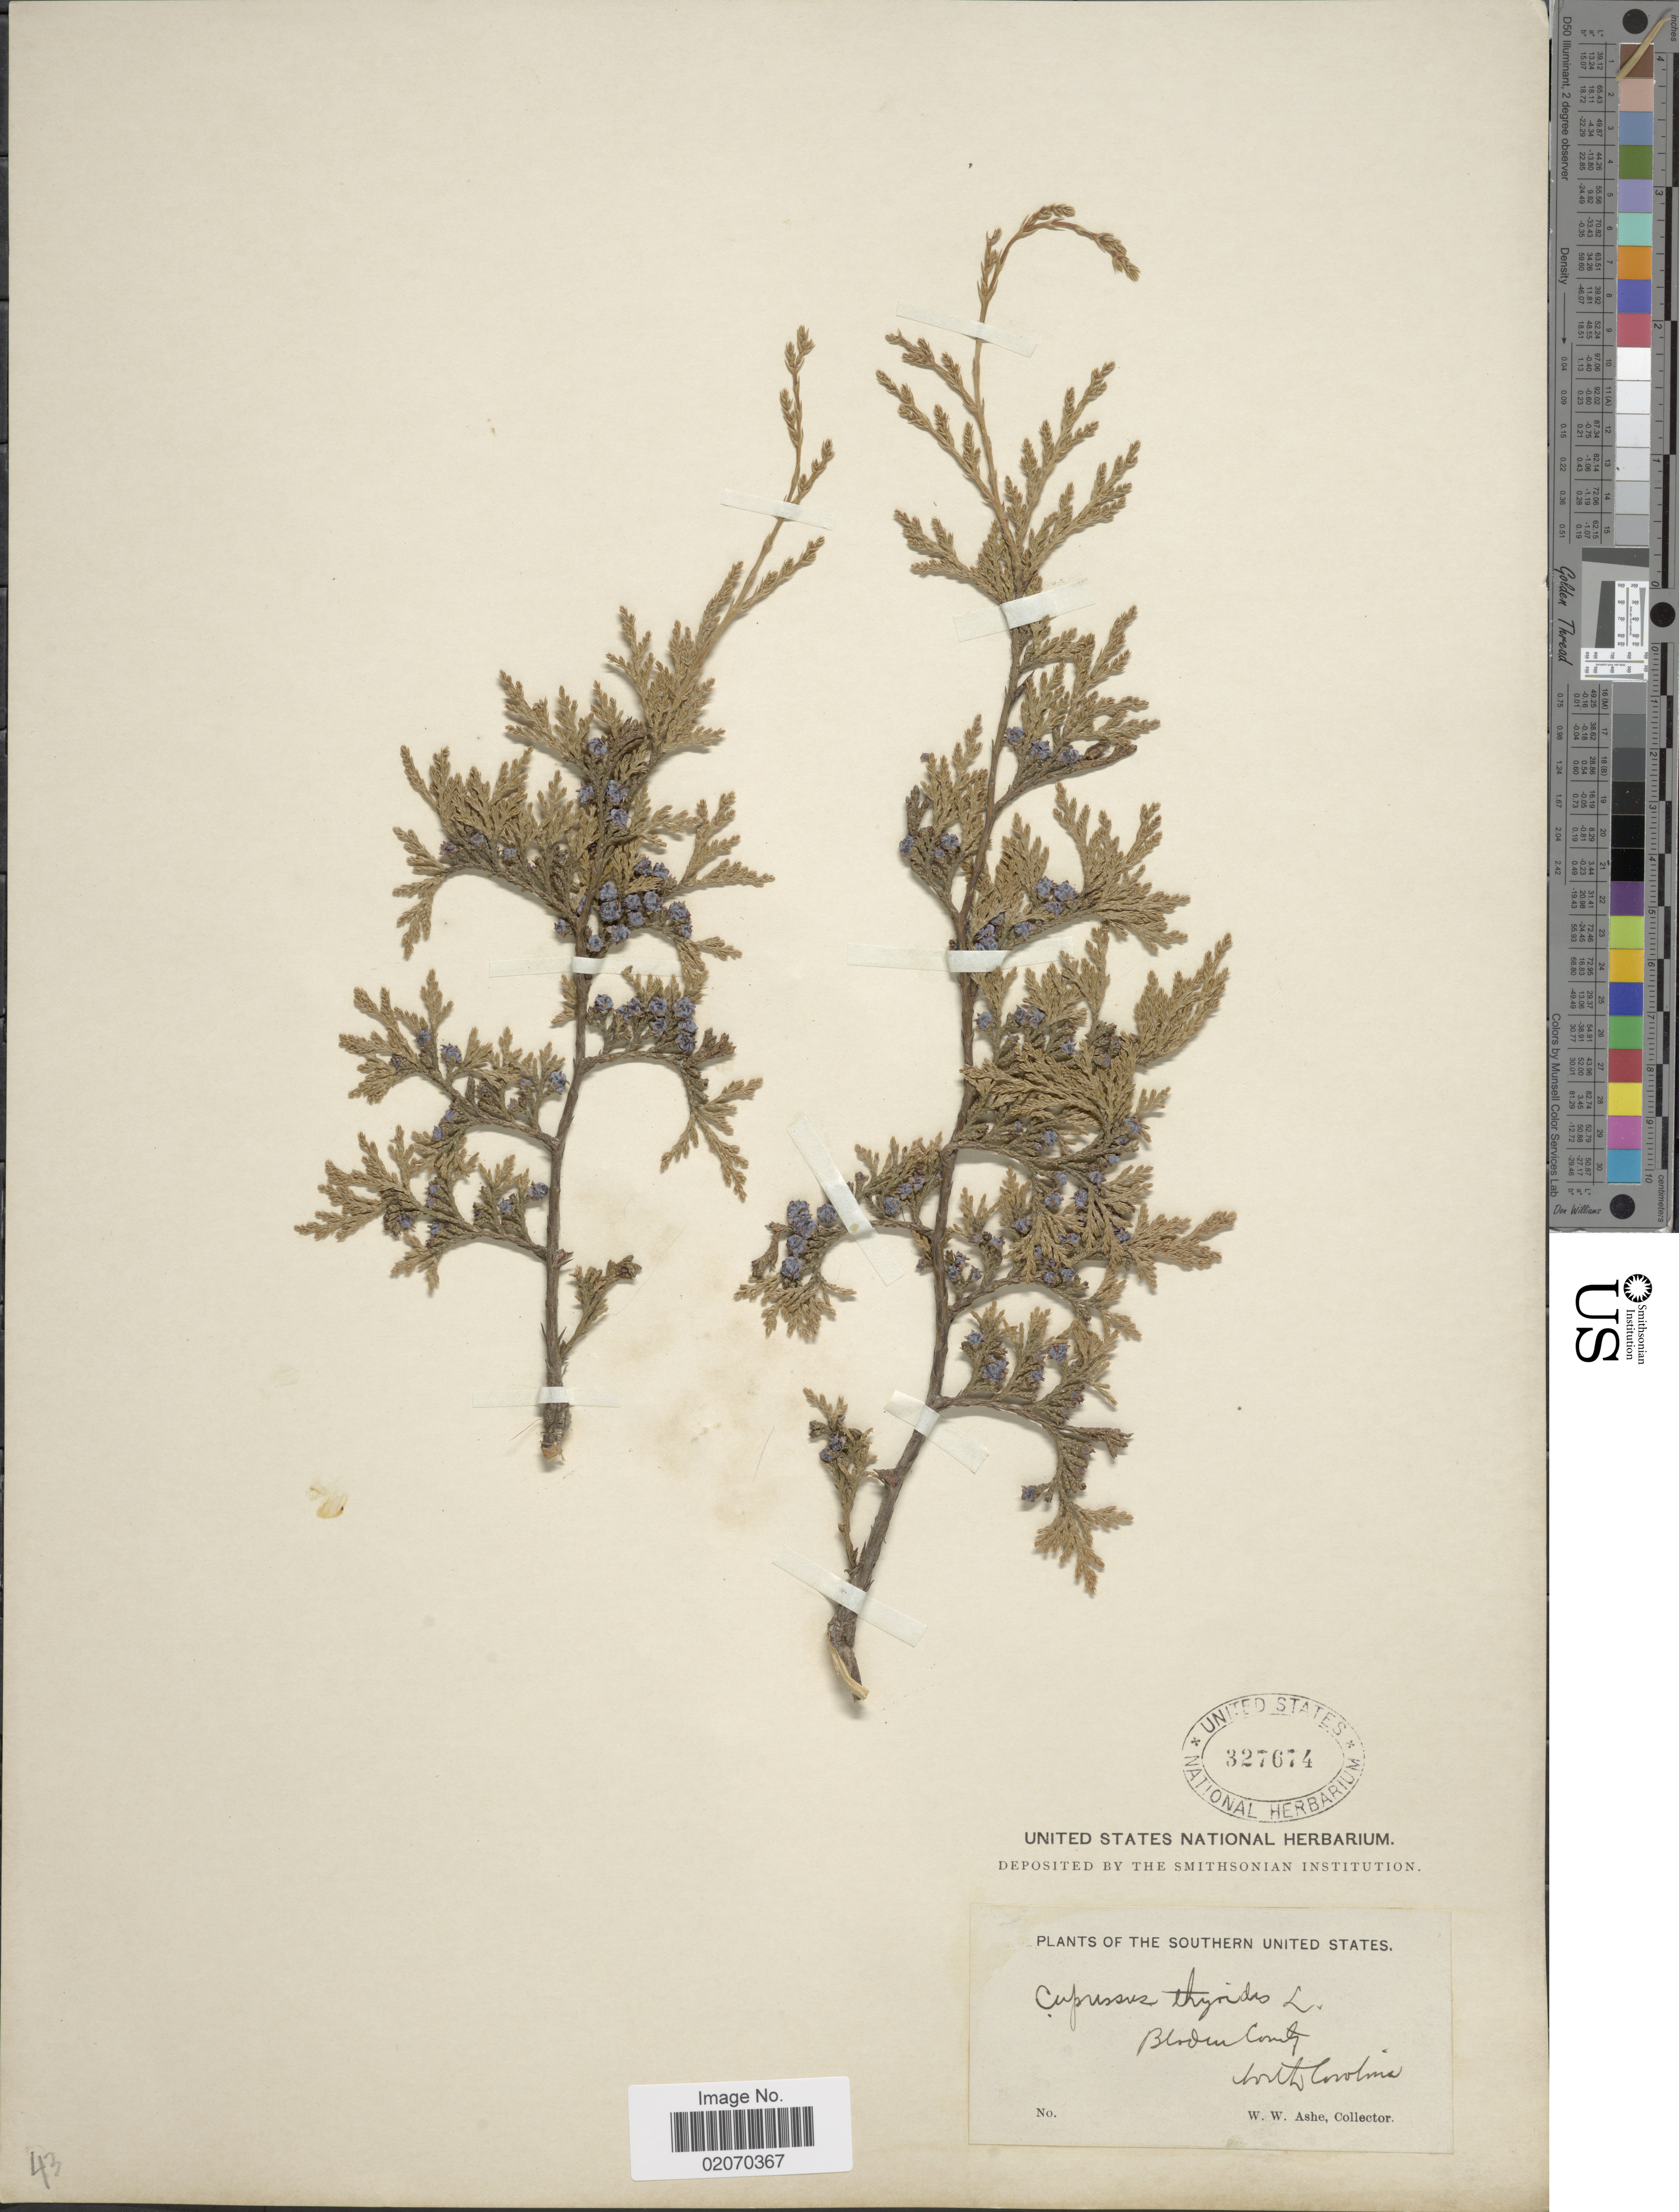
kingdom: Plantae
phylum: Tracheophyta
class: Pinopsida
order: Pinales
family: Cupressaceae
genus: Chamaecyparis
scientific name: Chamaecyparis thyoides var. henryae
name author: (H.L. Li) Little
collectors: W. W. Ashe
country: United States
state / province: North Carolina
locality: Bladen County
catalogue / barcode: US 327674